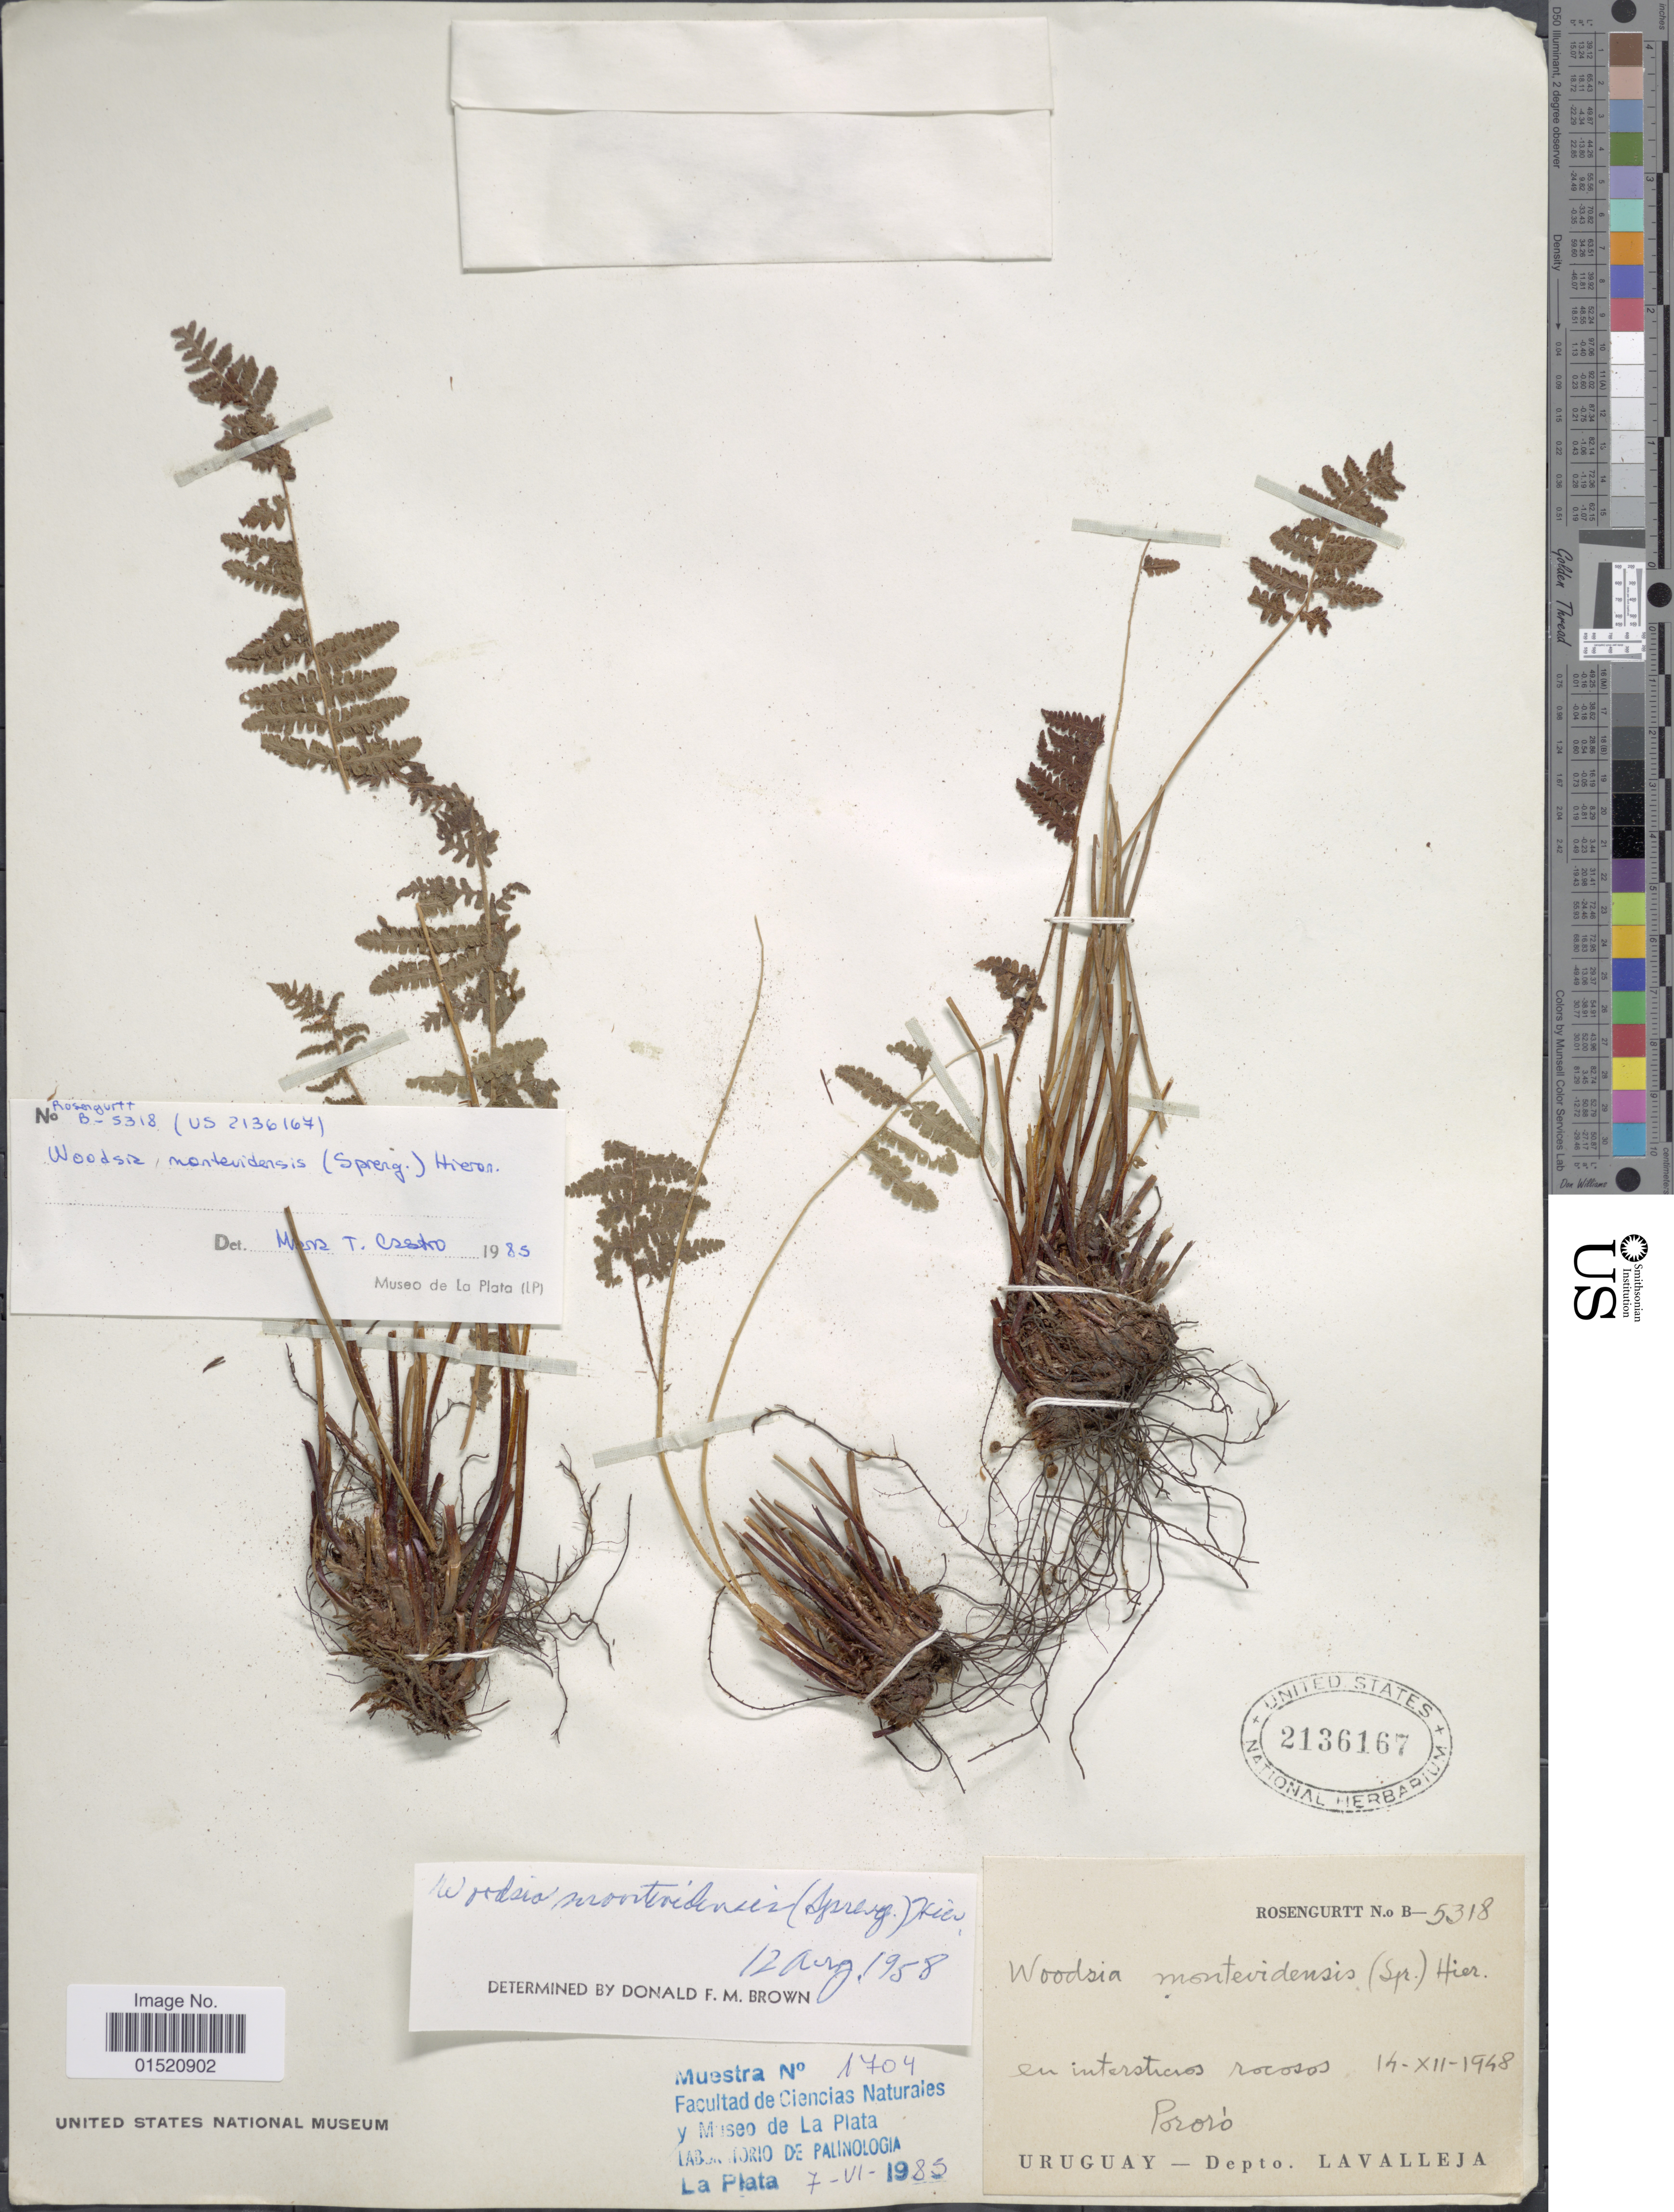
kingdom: Plantae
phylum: Tracheophyta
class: Polypodiopsida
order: Polypodiales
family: Woodsiaceae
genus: Woodsia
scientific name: Woodsia montevidensis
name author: (Spreng.) Hieron.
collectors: Rosengurtt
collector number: B-5318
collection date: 1948-12-14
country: Uruguay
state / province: Lavalleja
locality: En intersticios rocosos Pororó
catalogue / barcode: US 2136167